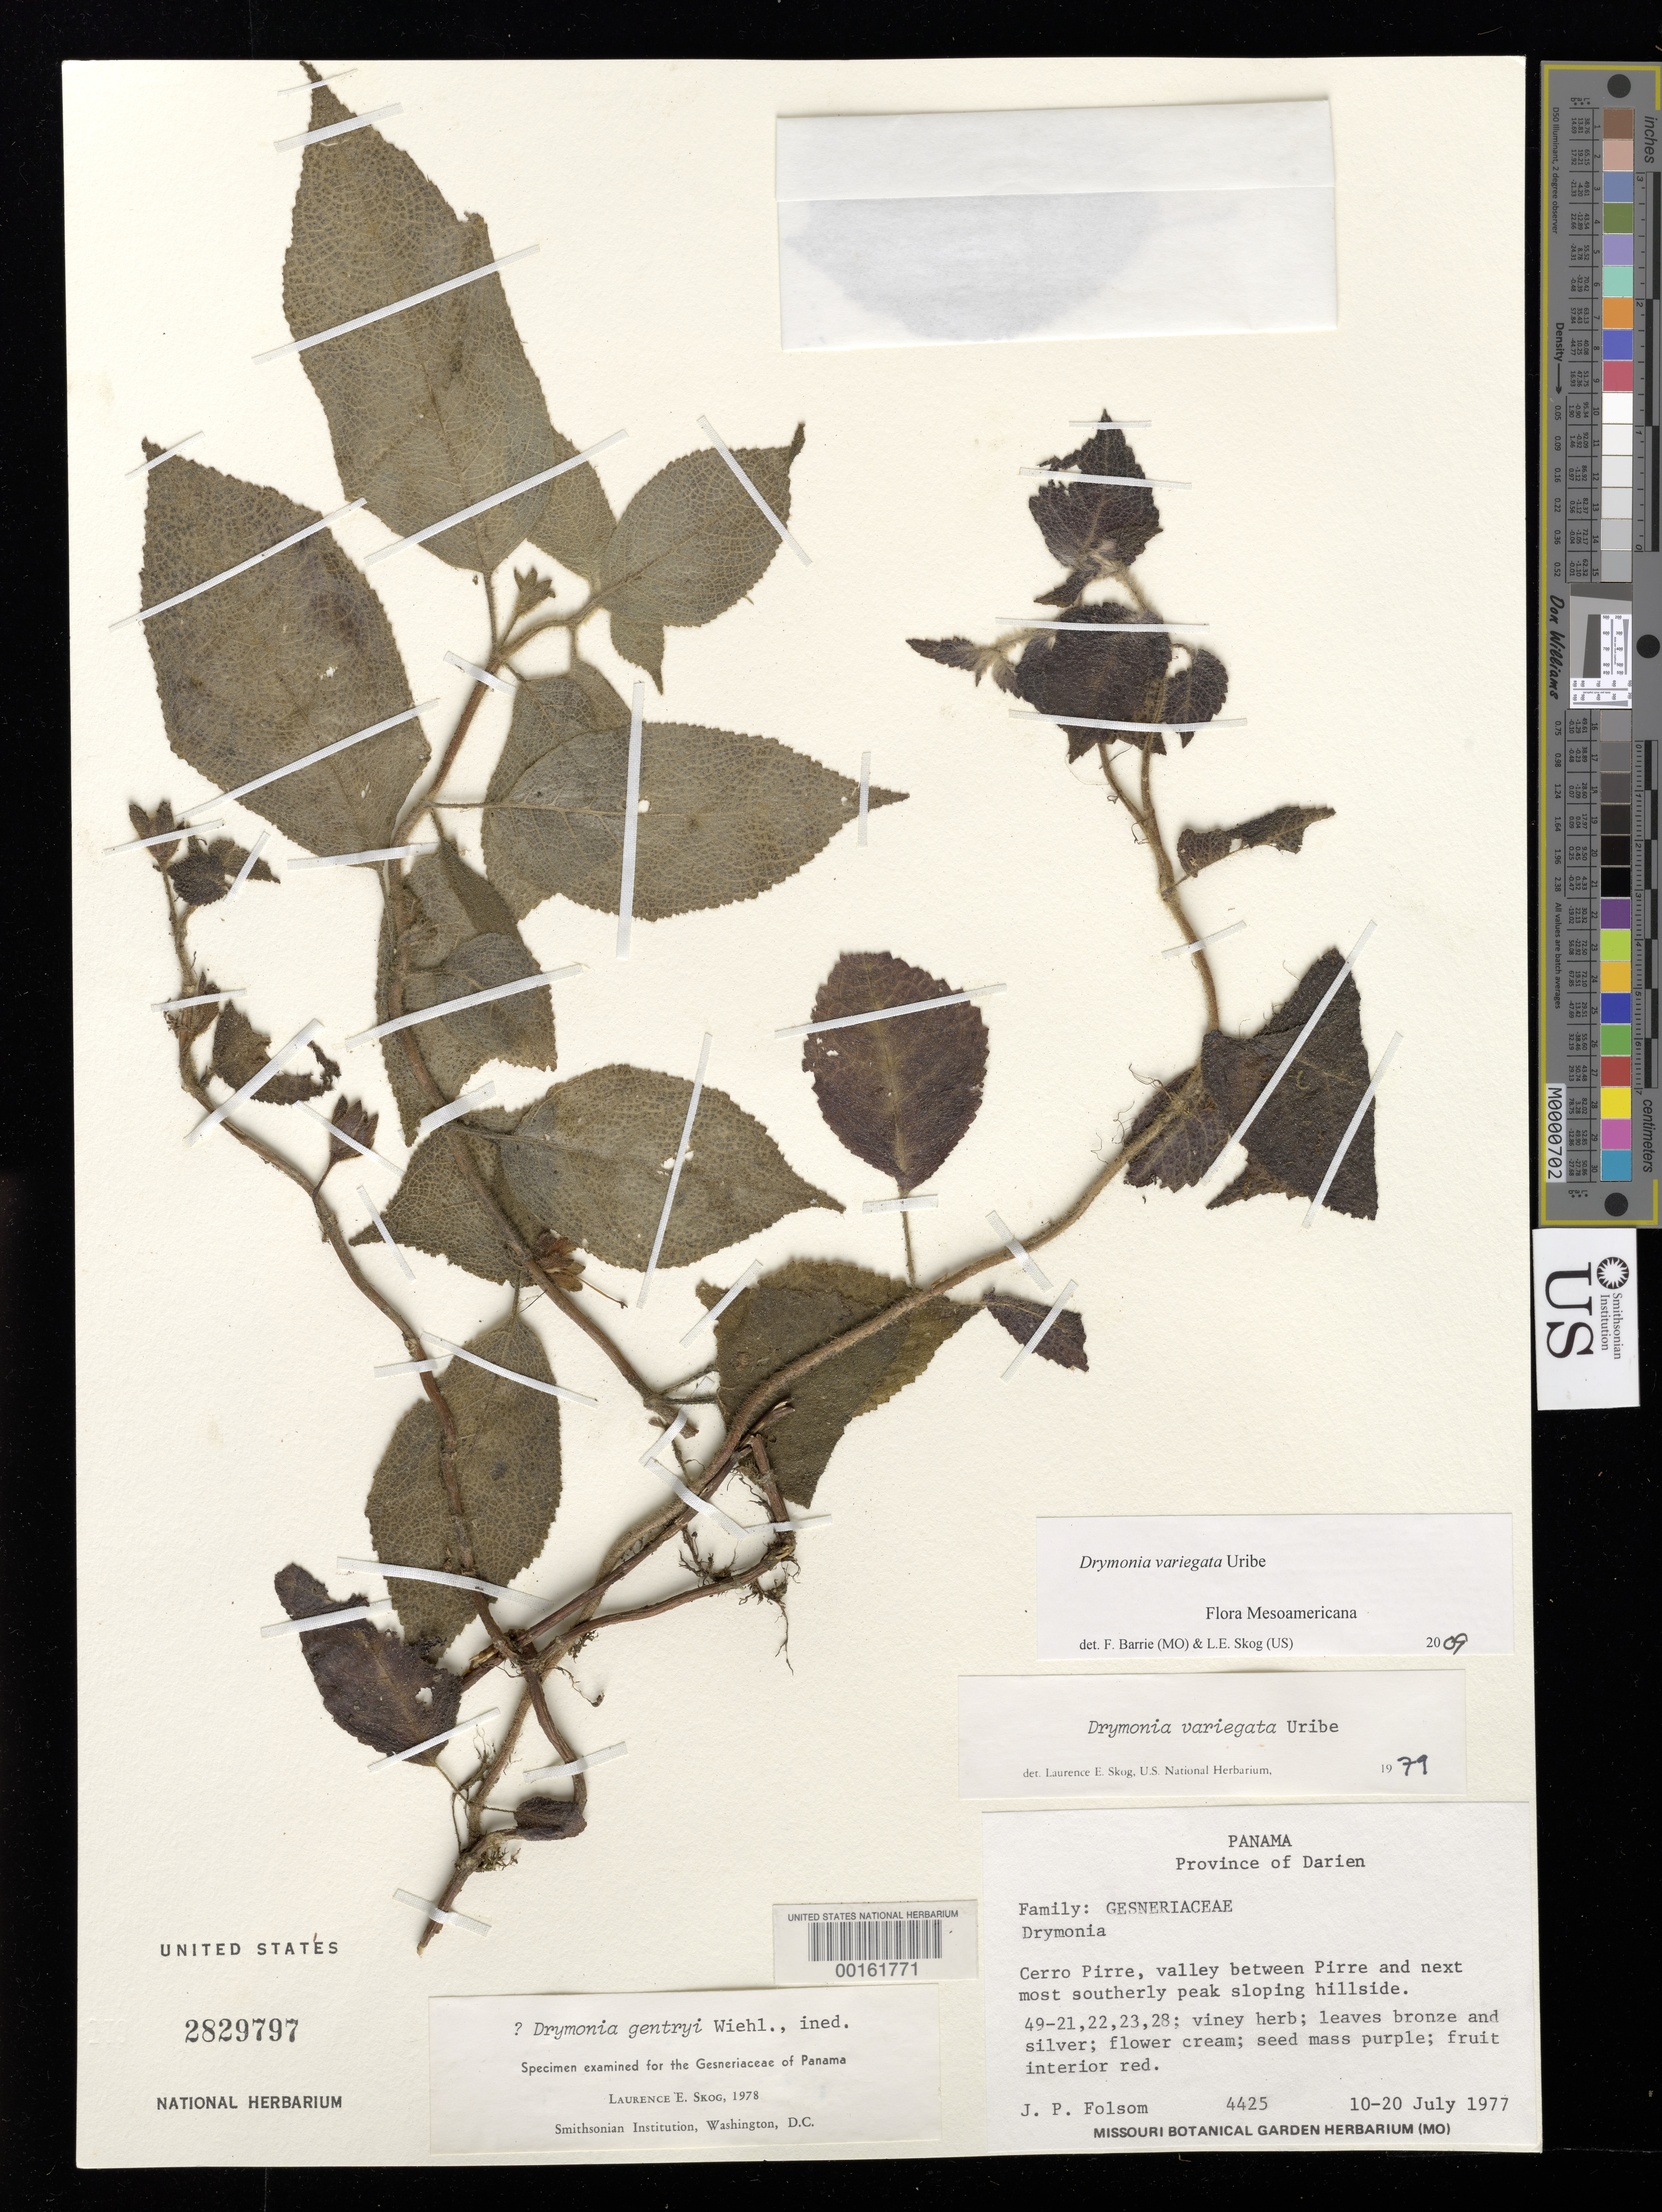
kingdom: Plantae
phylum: Tracheophyta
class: Magnoliopsida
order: Lamiales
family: Gesneriaceae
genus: Drymonia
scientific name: Drymonia variegata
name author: L. Uribe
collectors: J. P. Folsom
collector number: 4425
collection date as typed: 10-20 Jul 1977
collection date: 1977-07-10/1977-07-20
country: Panama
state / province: Darién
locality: Cerro Pirre, valley between Pirre and next most southerly peak sloping hillside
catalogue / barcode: US 2829797